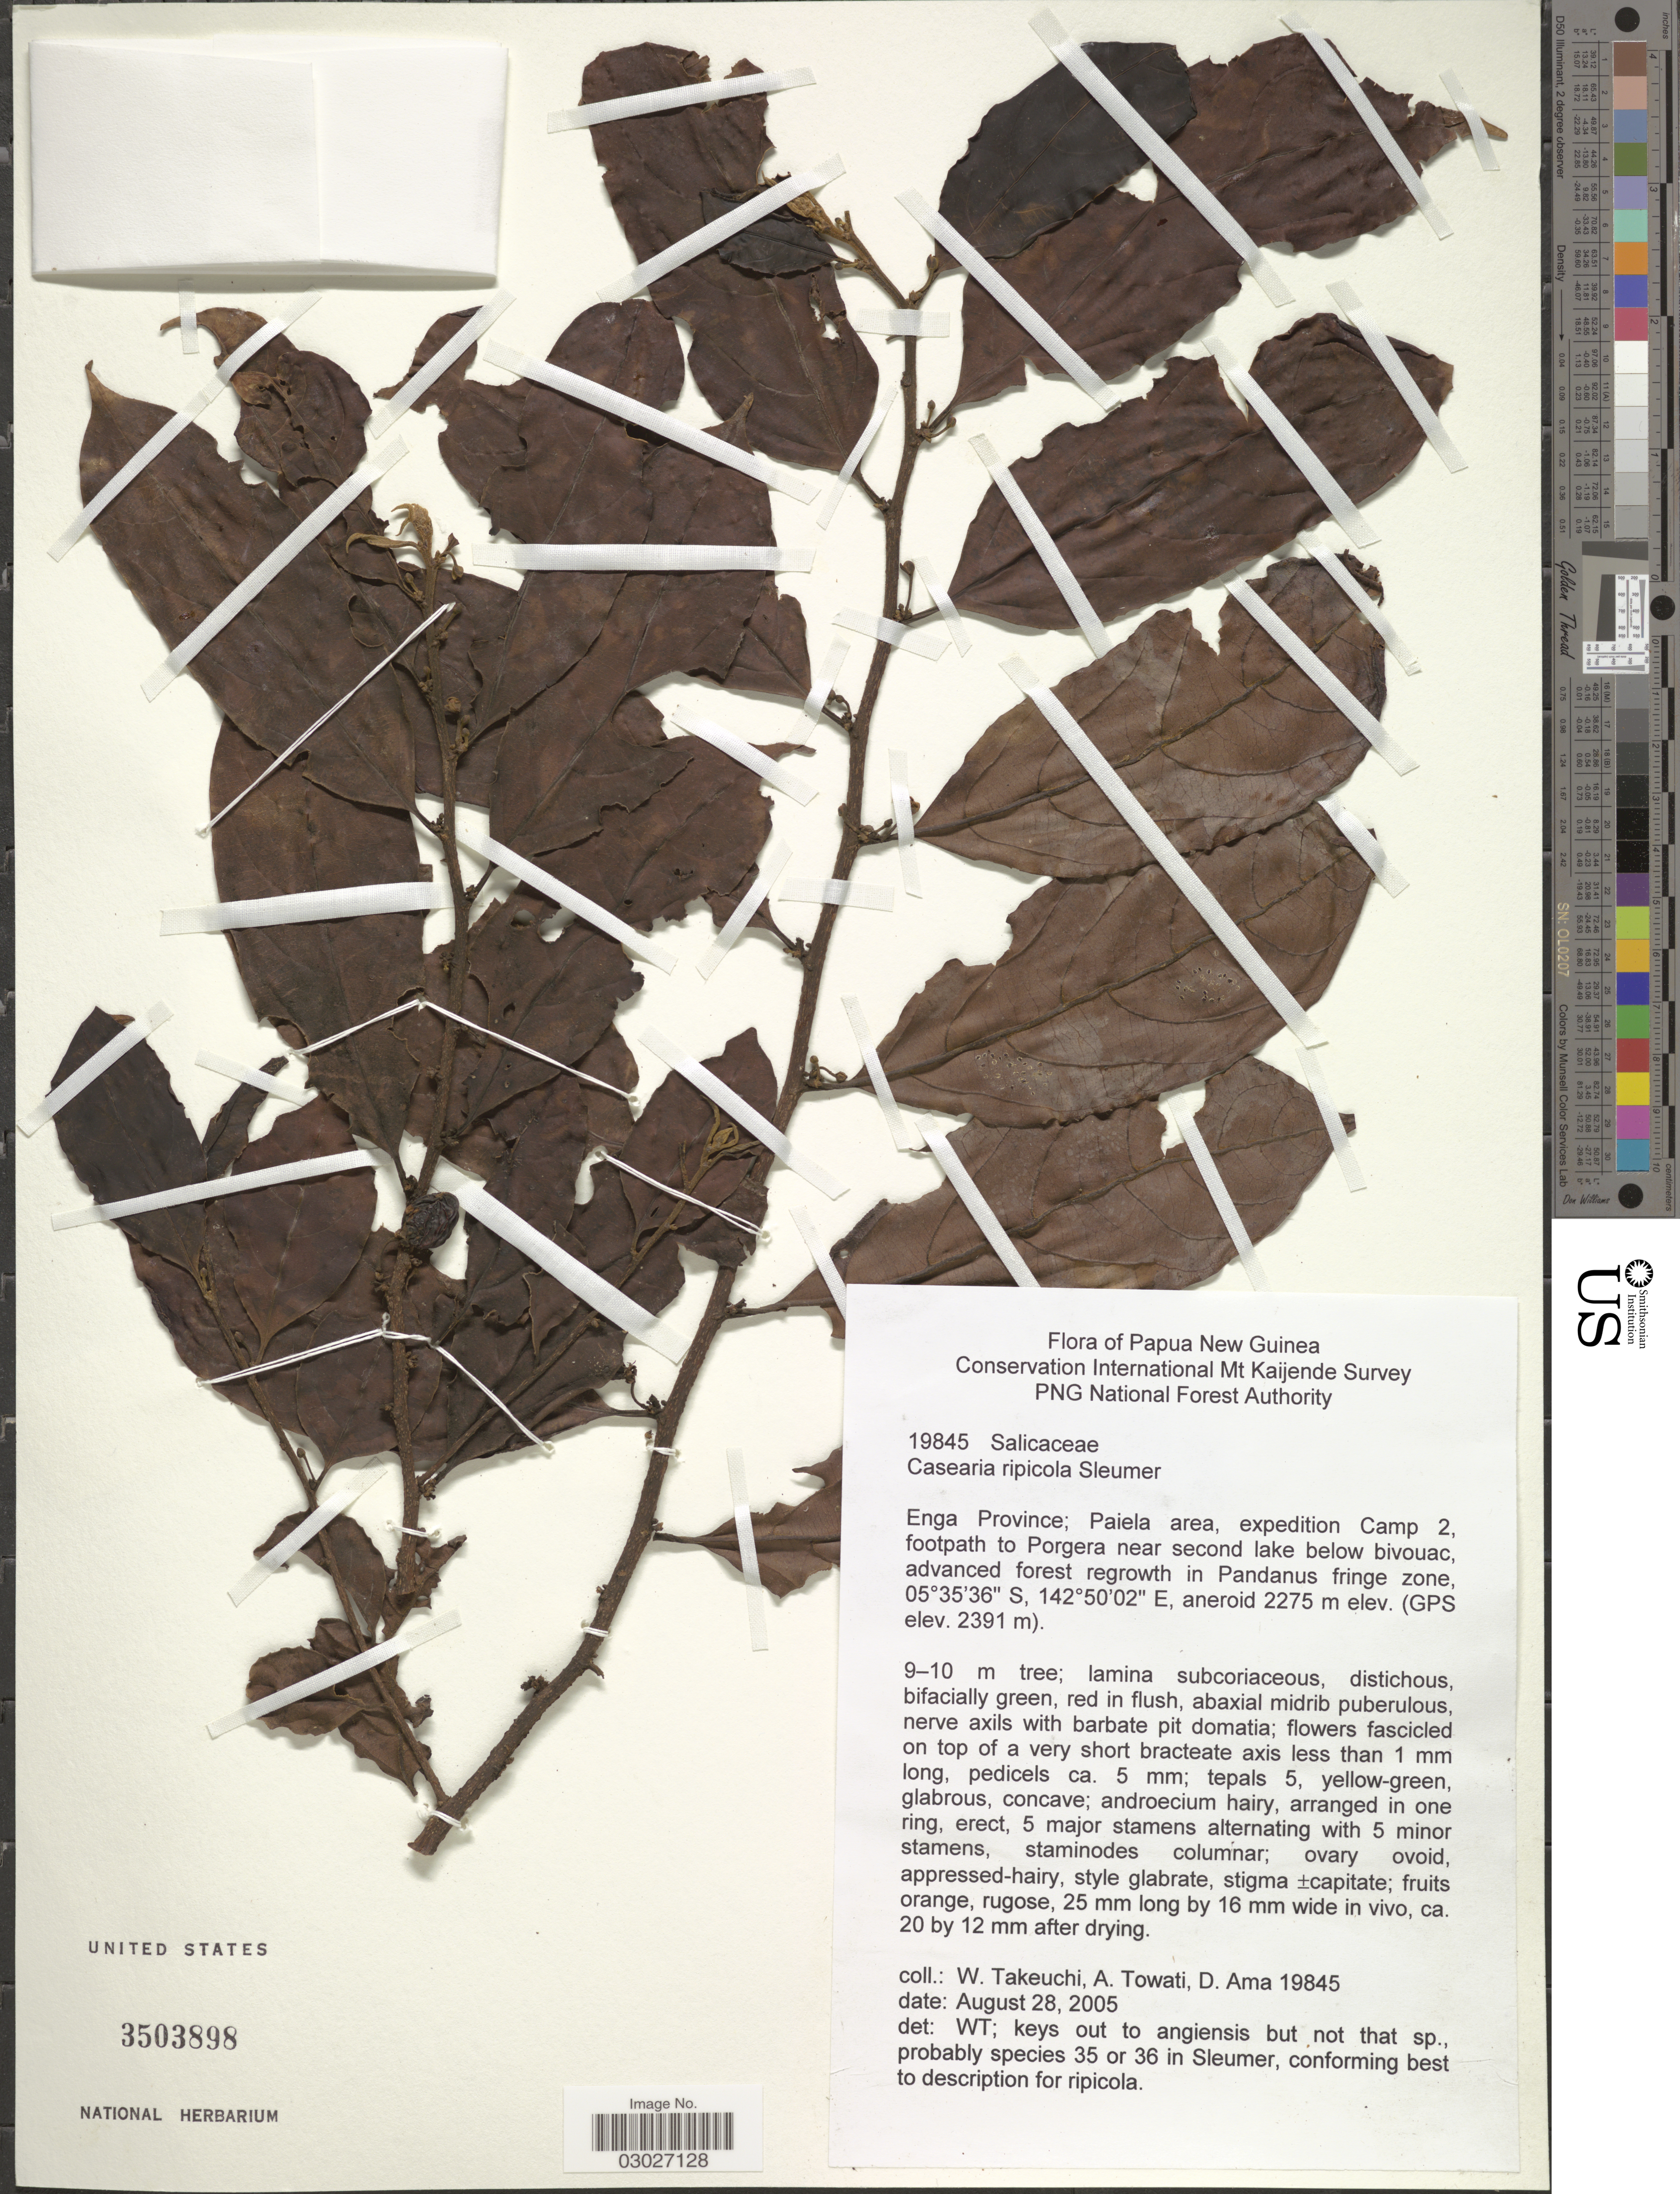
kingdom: Plantae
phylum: Tracheophyta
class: Magnoliopsida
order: Malpighiales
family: Salicaceae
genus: Casearia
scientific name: Casearia ripicola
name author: Sleumer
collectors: W. Takeuchi, A. Towati & D. Ama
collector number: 19845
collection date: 2005-08-28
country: Papua New Guinea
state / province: Enga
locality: Paiela area, expedition Camp 2, footpath to Porgera near second lake below bivouac, advanced forest regrowth in Pandanus fringe zone.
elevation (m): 2275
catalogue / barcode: US 3503898